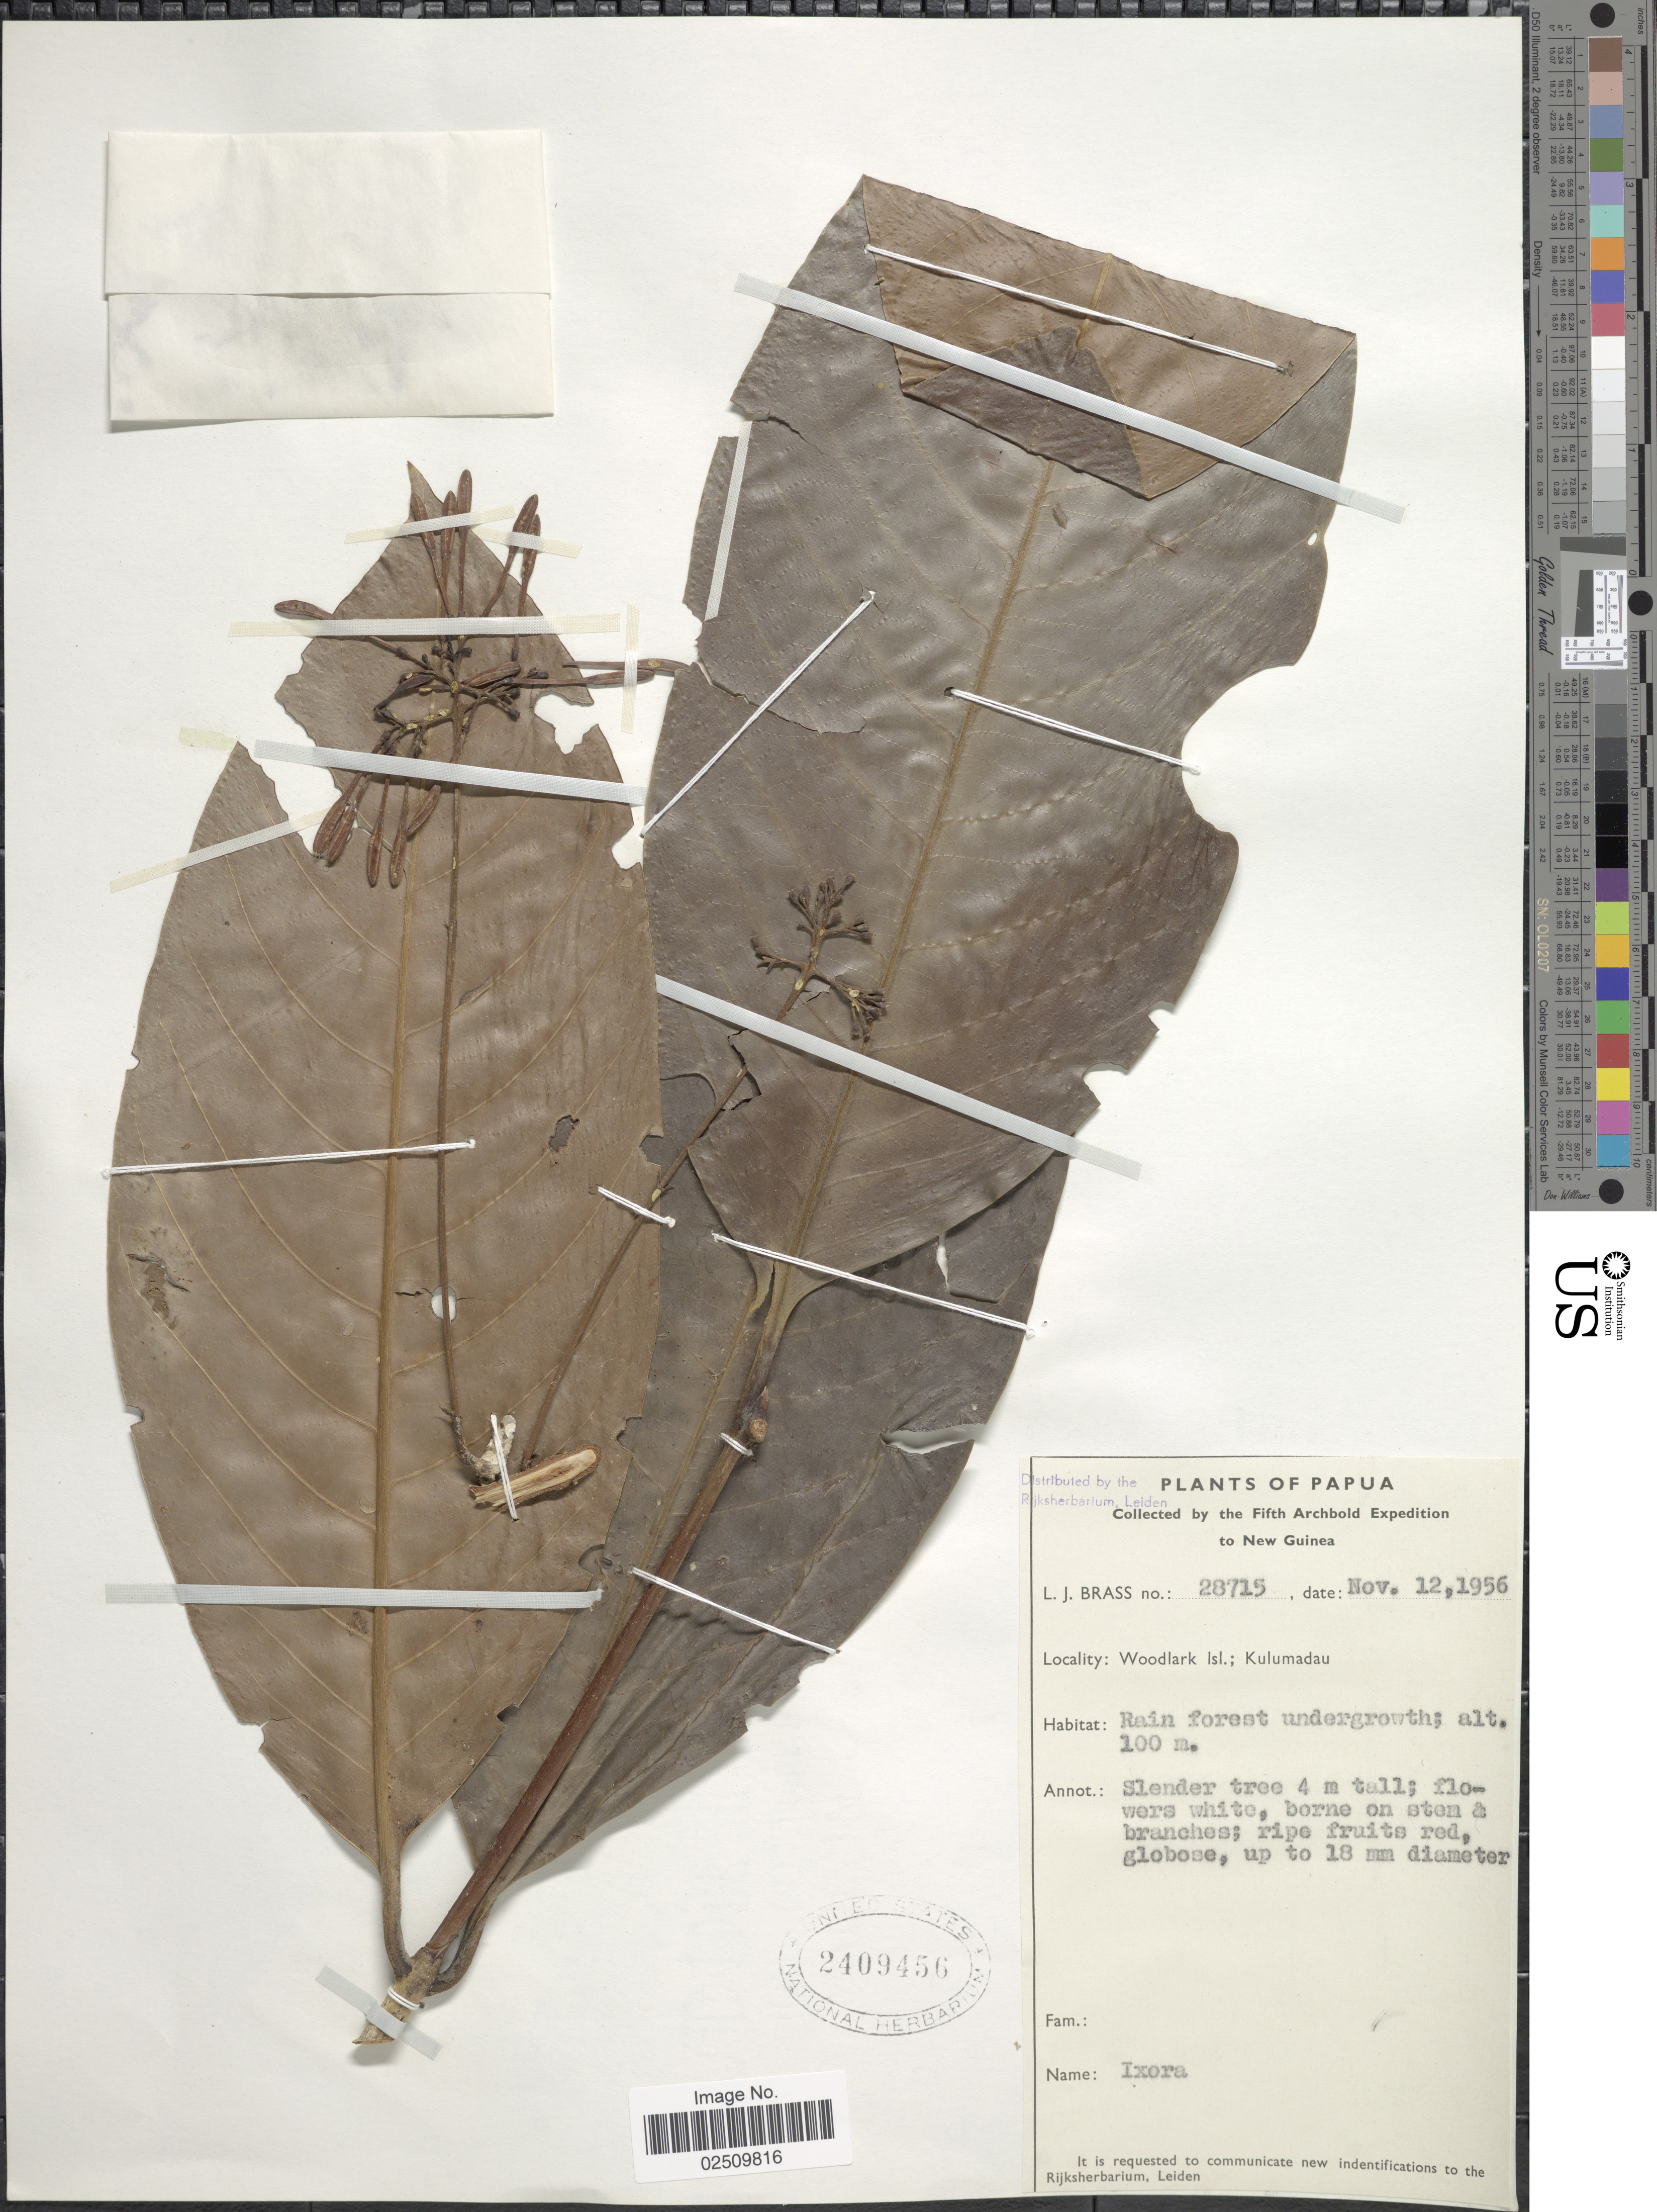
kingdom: Plantae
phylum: Tracheophyta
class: Magnoliopsida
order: Gentianales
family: Rubiaceae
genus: Ixora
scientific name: Ixora sp.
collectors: L. J. Brass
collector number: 28715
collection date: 1956-11-12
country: Papua New Guinea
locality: Papua, New Guinea. Woodlark Isl.; Kulumadau.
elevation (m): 100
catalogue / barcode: US 2409456